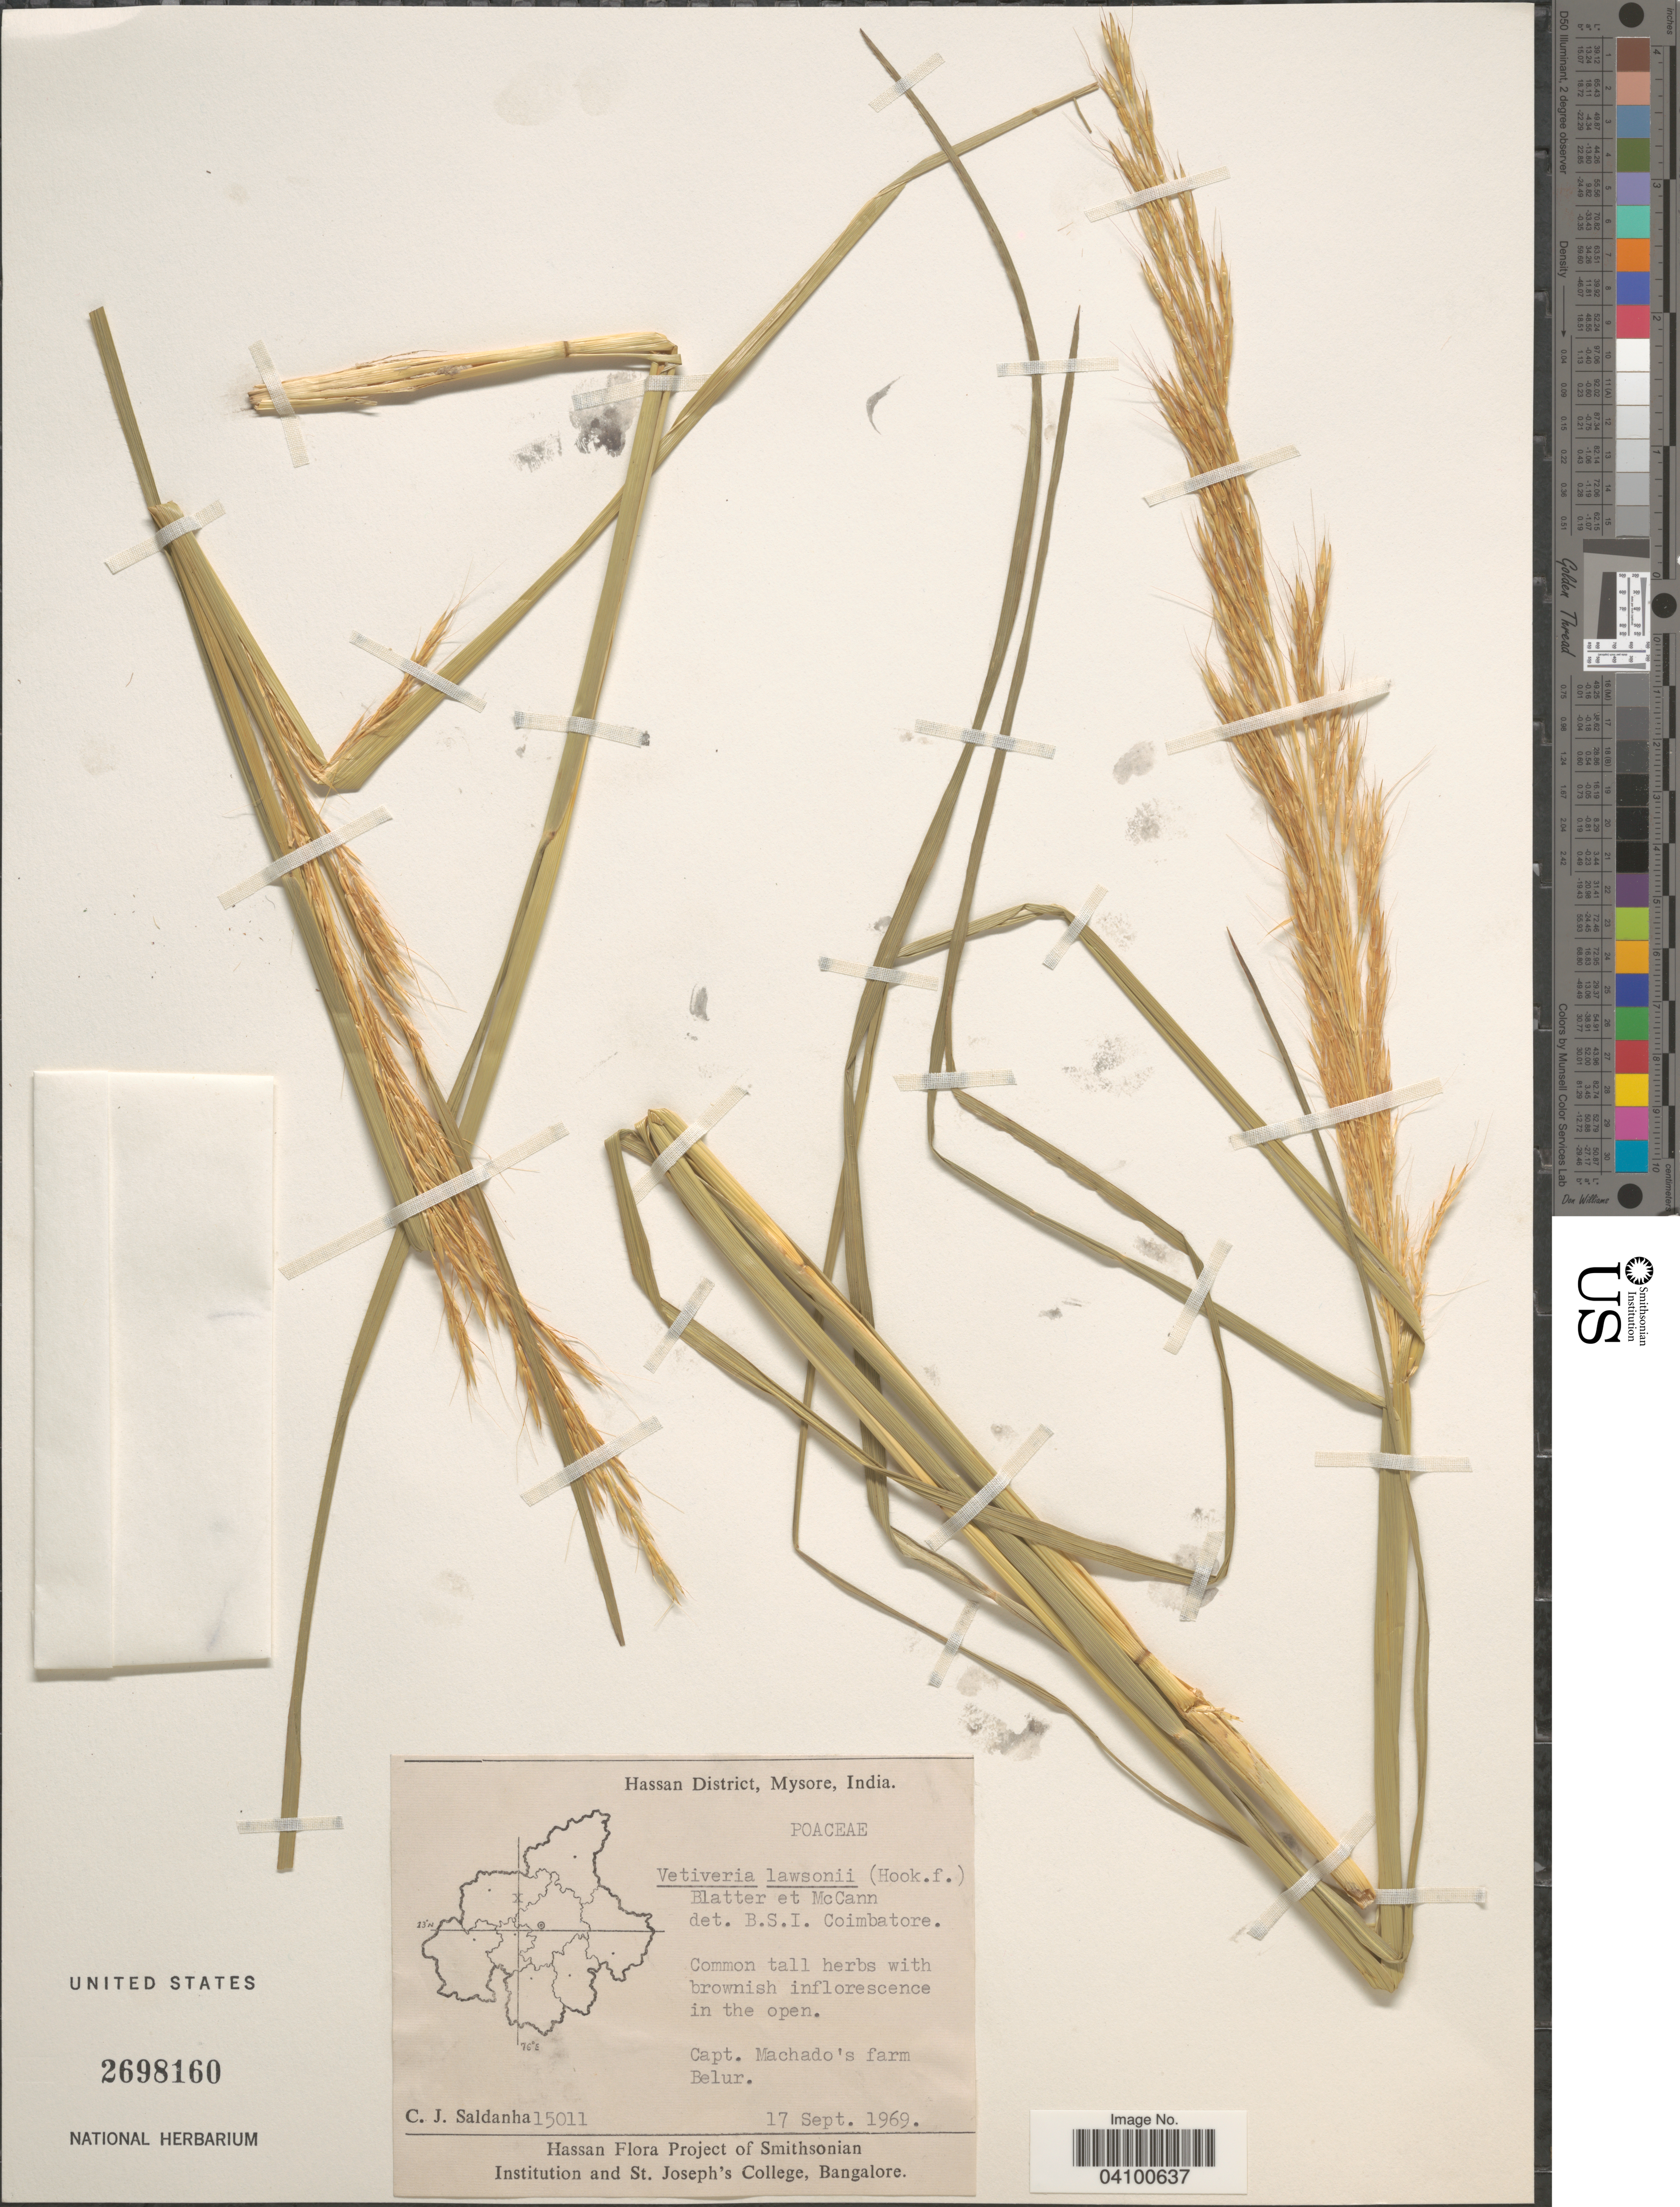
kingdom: Plantae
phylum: Tracheophyta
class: Liliopsida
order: Poales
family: Poaceae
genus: Chrysopogon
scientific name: Chrysopogon lawsonii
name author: (Hook. f.) Veldkamp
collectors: C. J. Saldanha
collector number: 15011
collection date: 1969-09-17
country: India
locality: Hassan District, Mysore. Capt. Machado's farm Belur.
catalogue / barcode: US 2698160